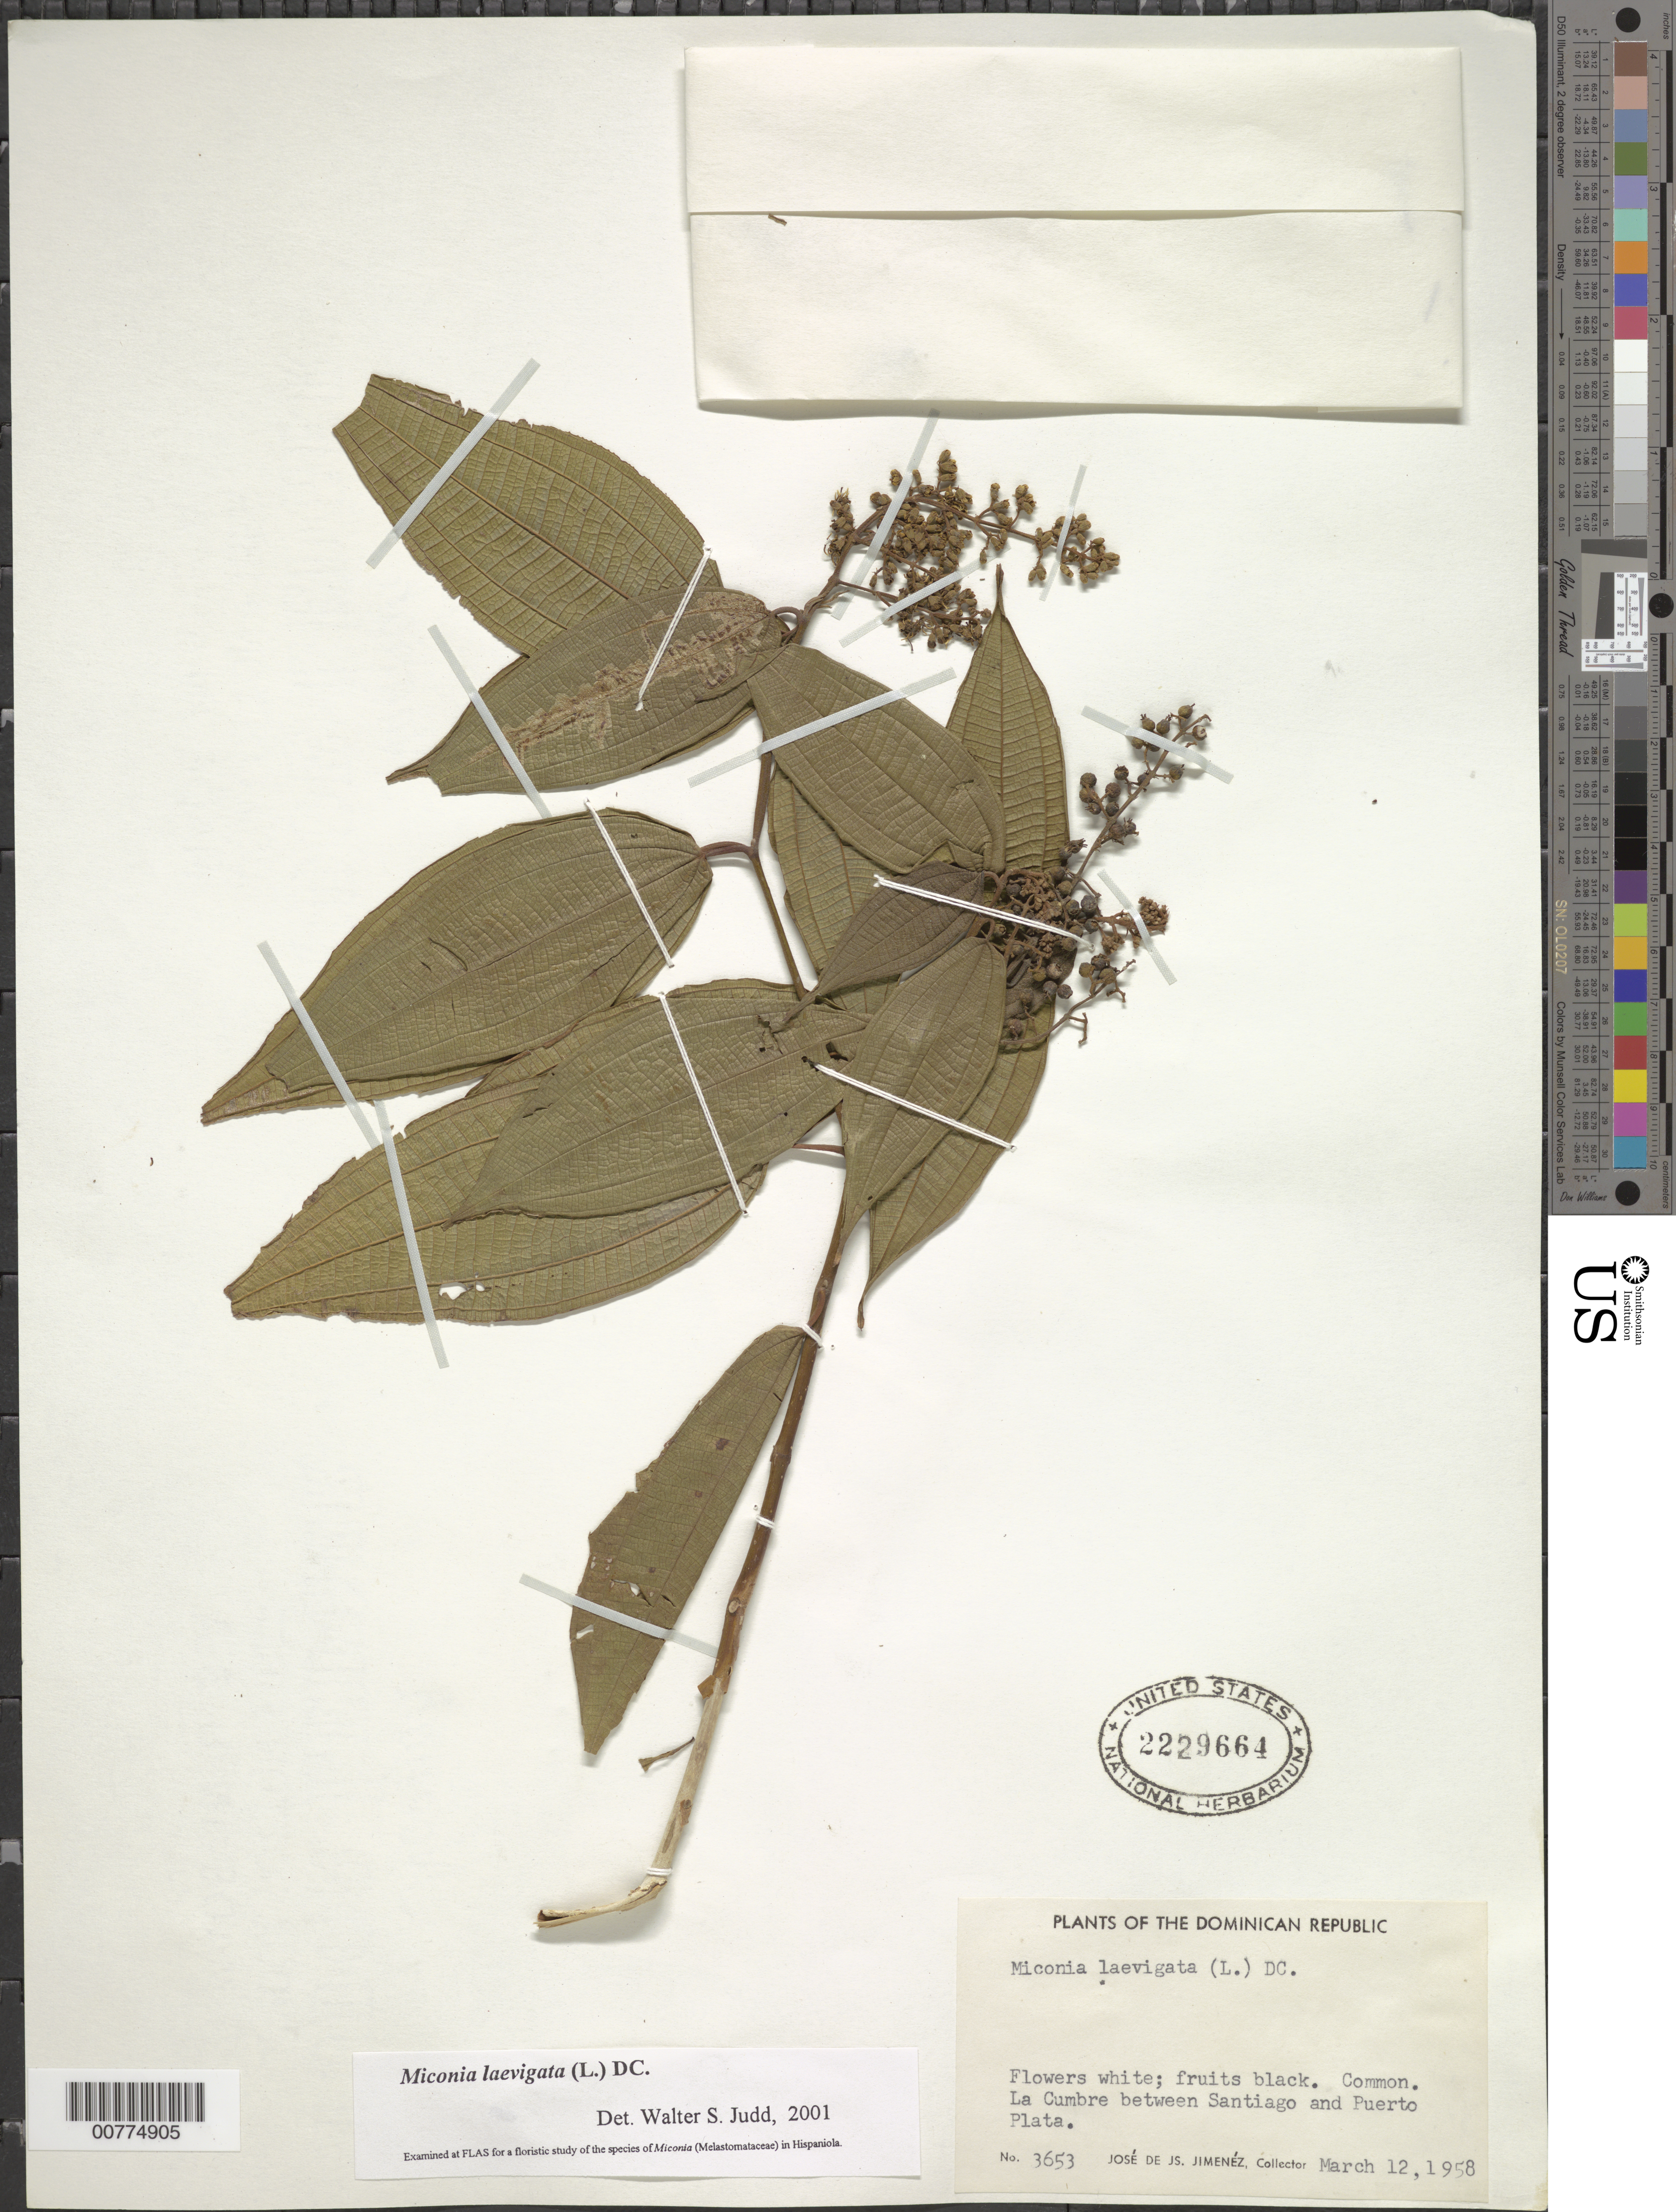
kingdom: Plantae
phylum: Tracheophyta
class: Magnoliopsida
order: Myrtales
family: Melastomataceae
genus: Miconia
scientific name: Miconia laevigata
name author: (L.) D. Don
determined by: Judd, Walter S.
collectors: J. J. Jiménez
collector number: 3653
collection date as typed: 12 Mar 1958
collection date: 1958-03-12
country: Dominican Republic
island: Hispaniola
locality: La Cumbre between Santiago and Puerto Plata.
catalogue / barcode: US 2229664